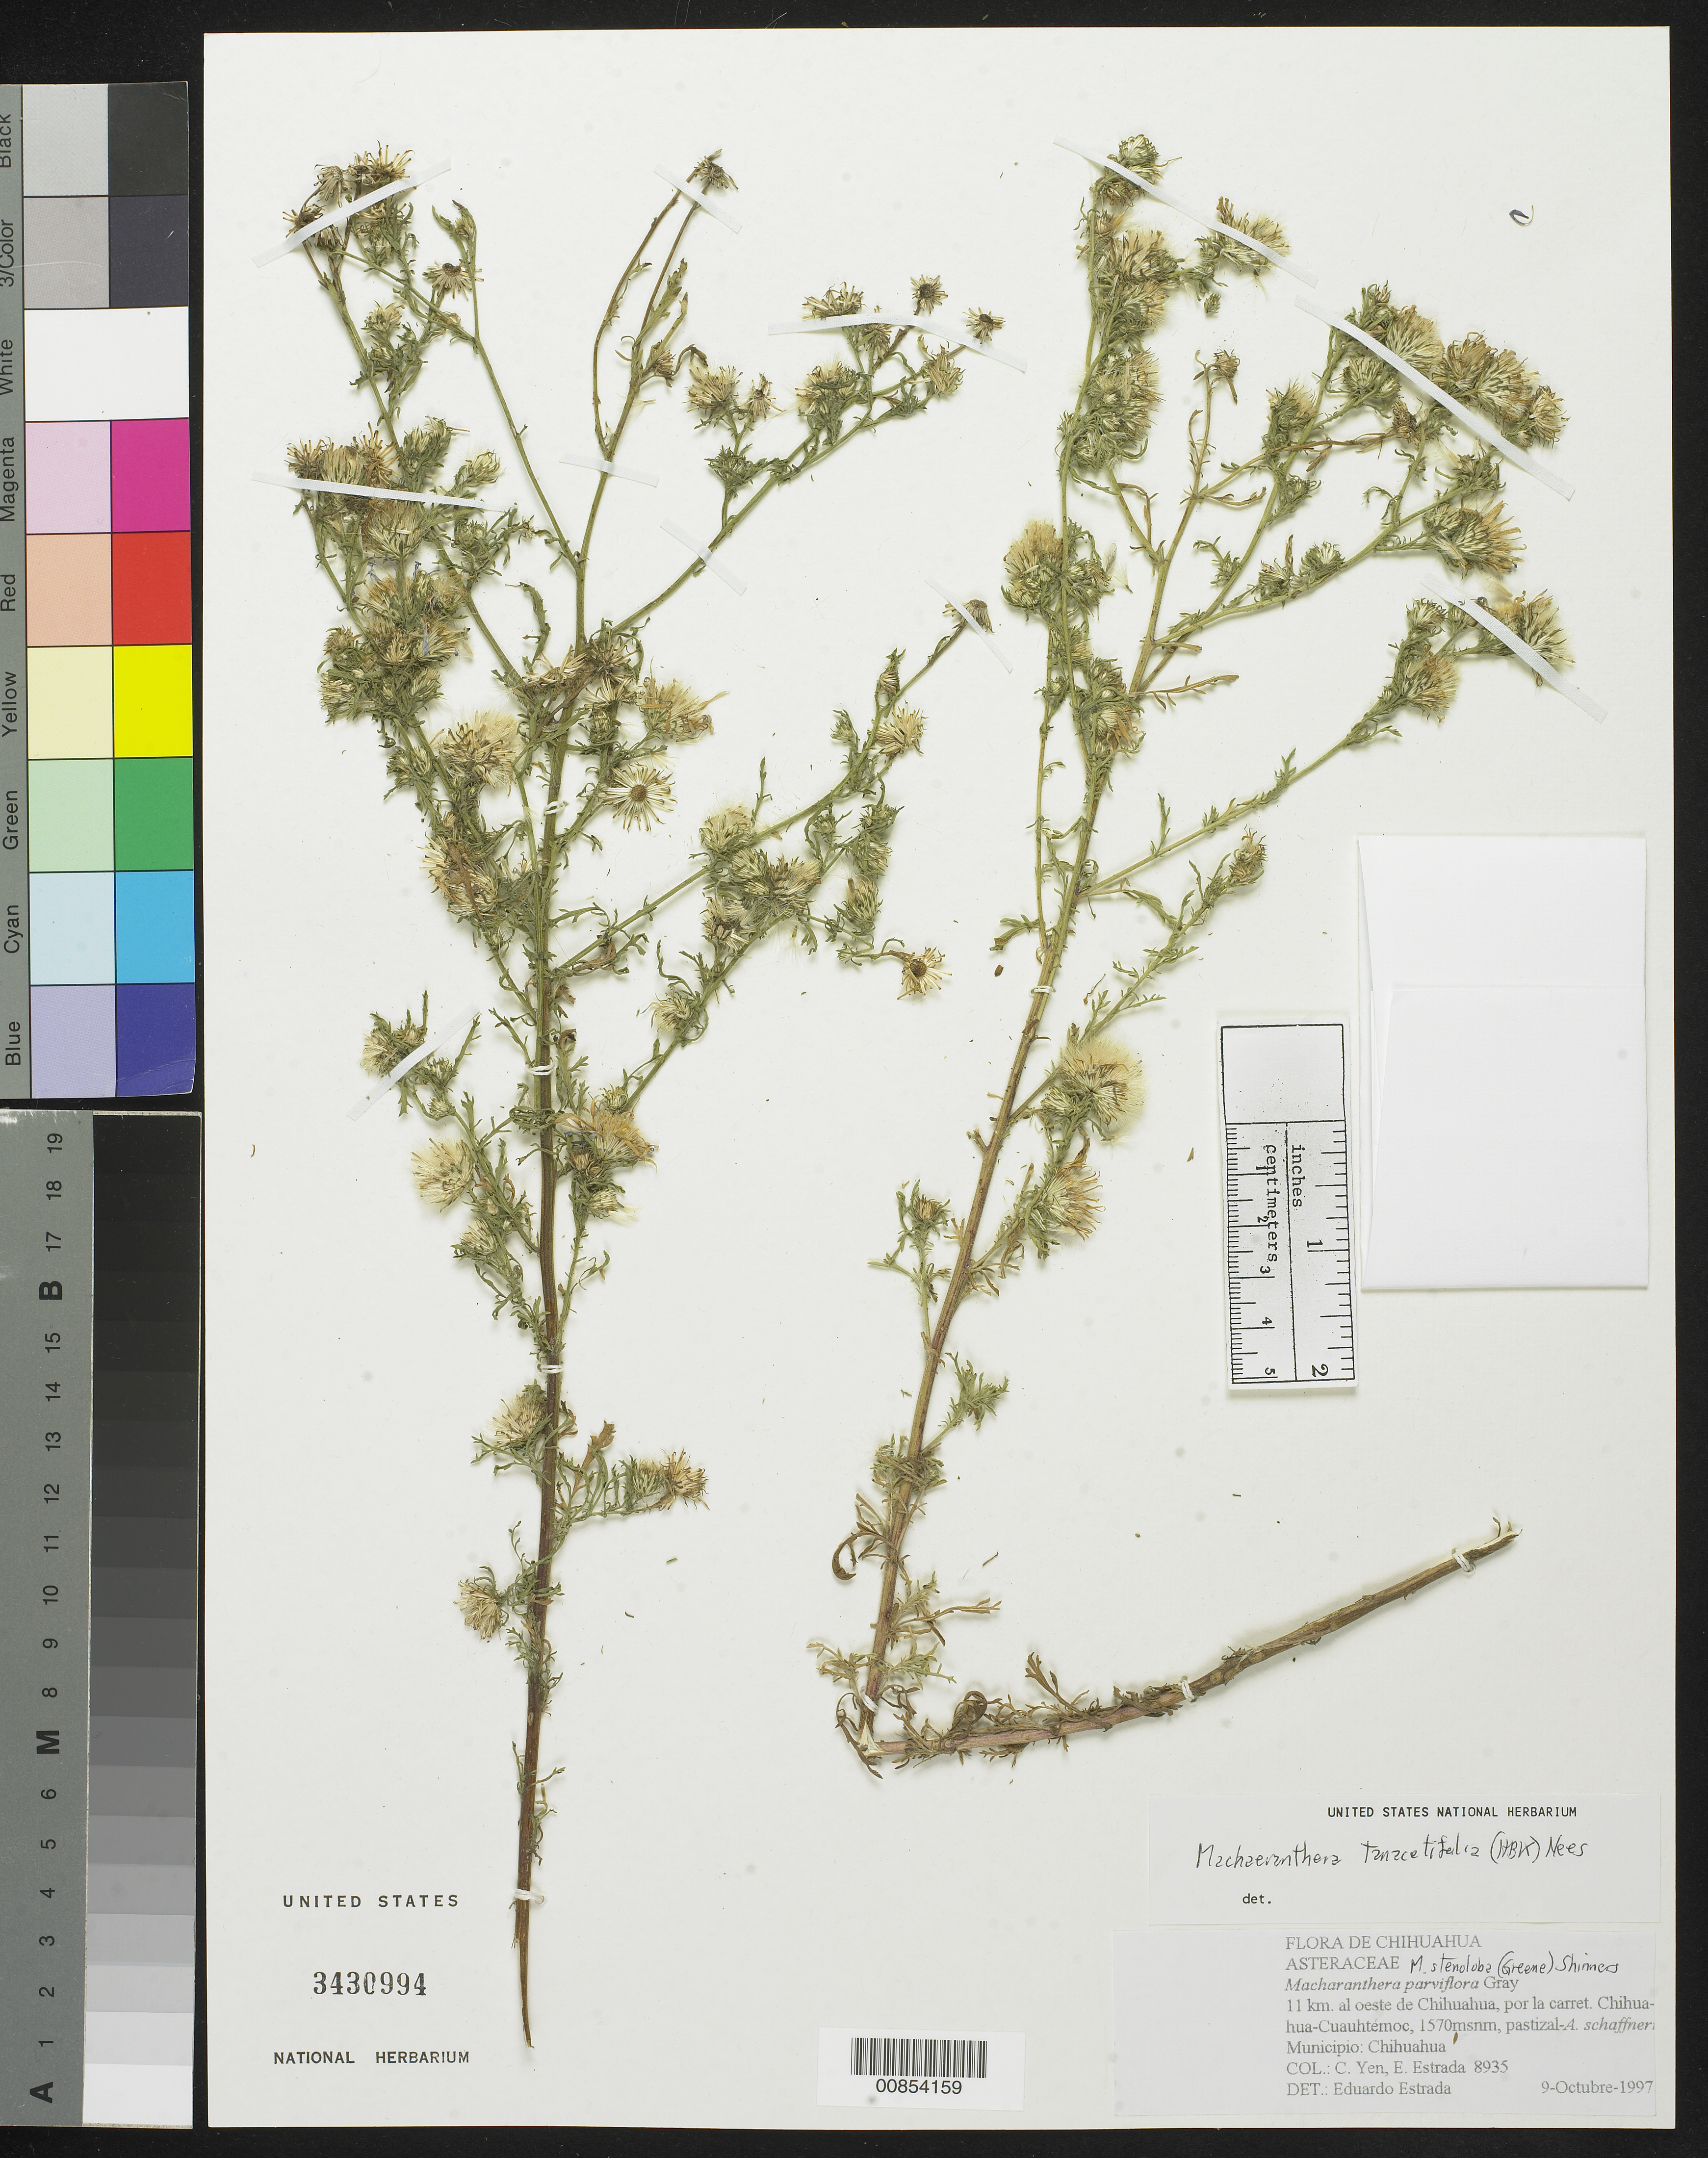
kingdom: Plantae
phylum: Tracheophyta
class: Magnoliopsida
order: Asterales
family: Asteraceae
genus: Machaeranthera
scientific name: Machaeranthera tanacetifolia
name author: (Kunth) Nees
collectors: Y. C. Yang & E. Estrada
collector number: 8935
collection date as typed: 09 Oct 1997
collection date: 1997-10-09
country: Mexico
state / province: Chihuahua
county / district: Chihuahua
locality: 11 km. al oeste de Chihuahua, por la carretera Chihuahua-Cuauhtémoc.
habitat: Pastizal - A. schaffneri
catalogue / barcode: US 3430994